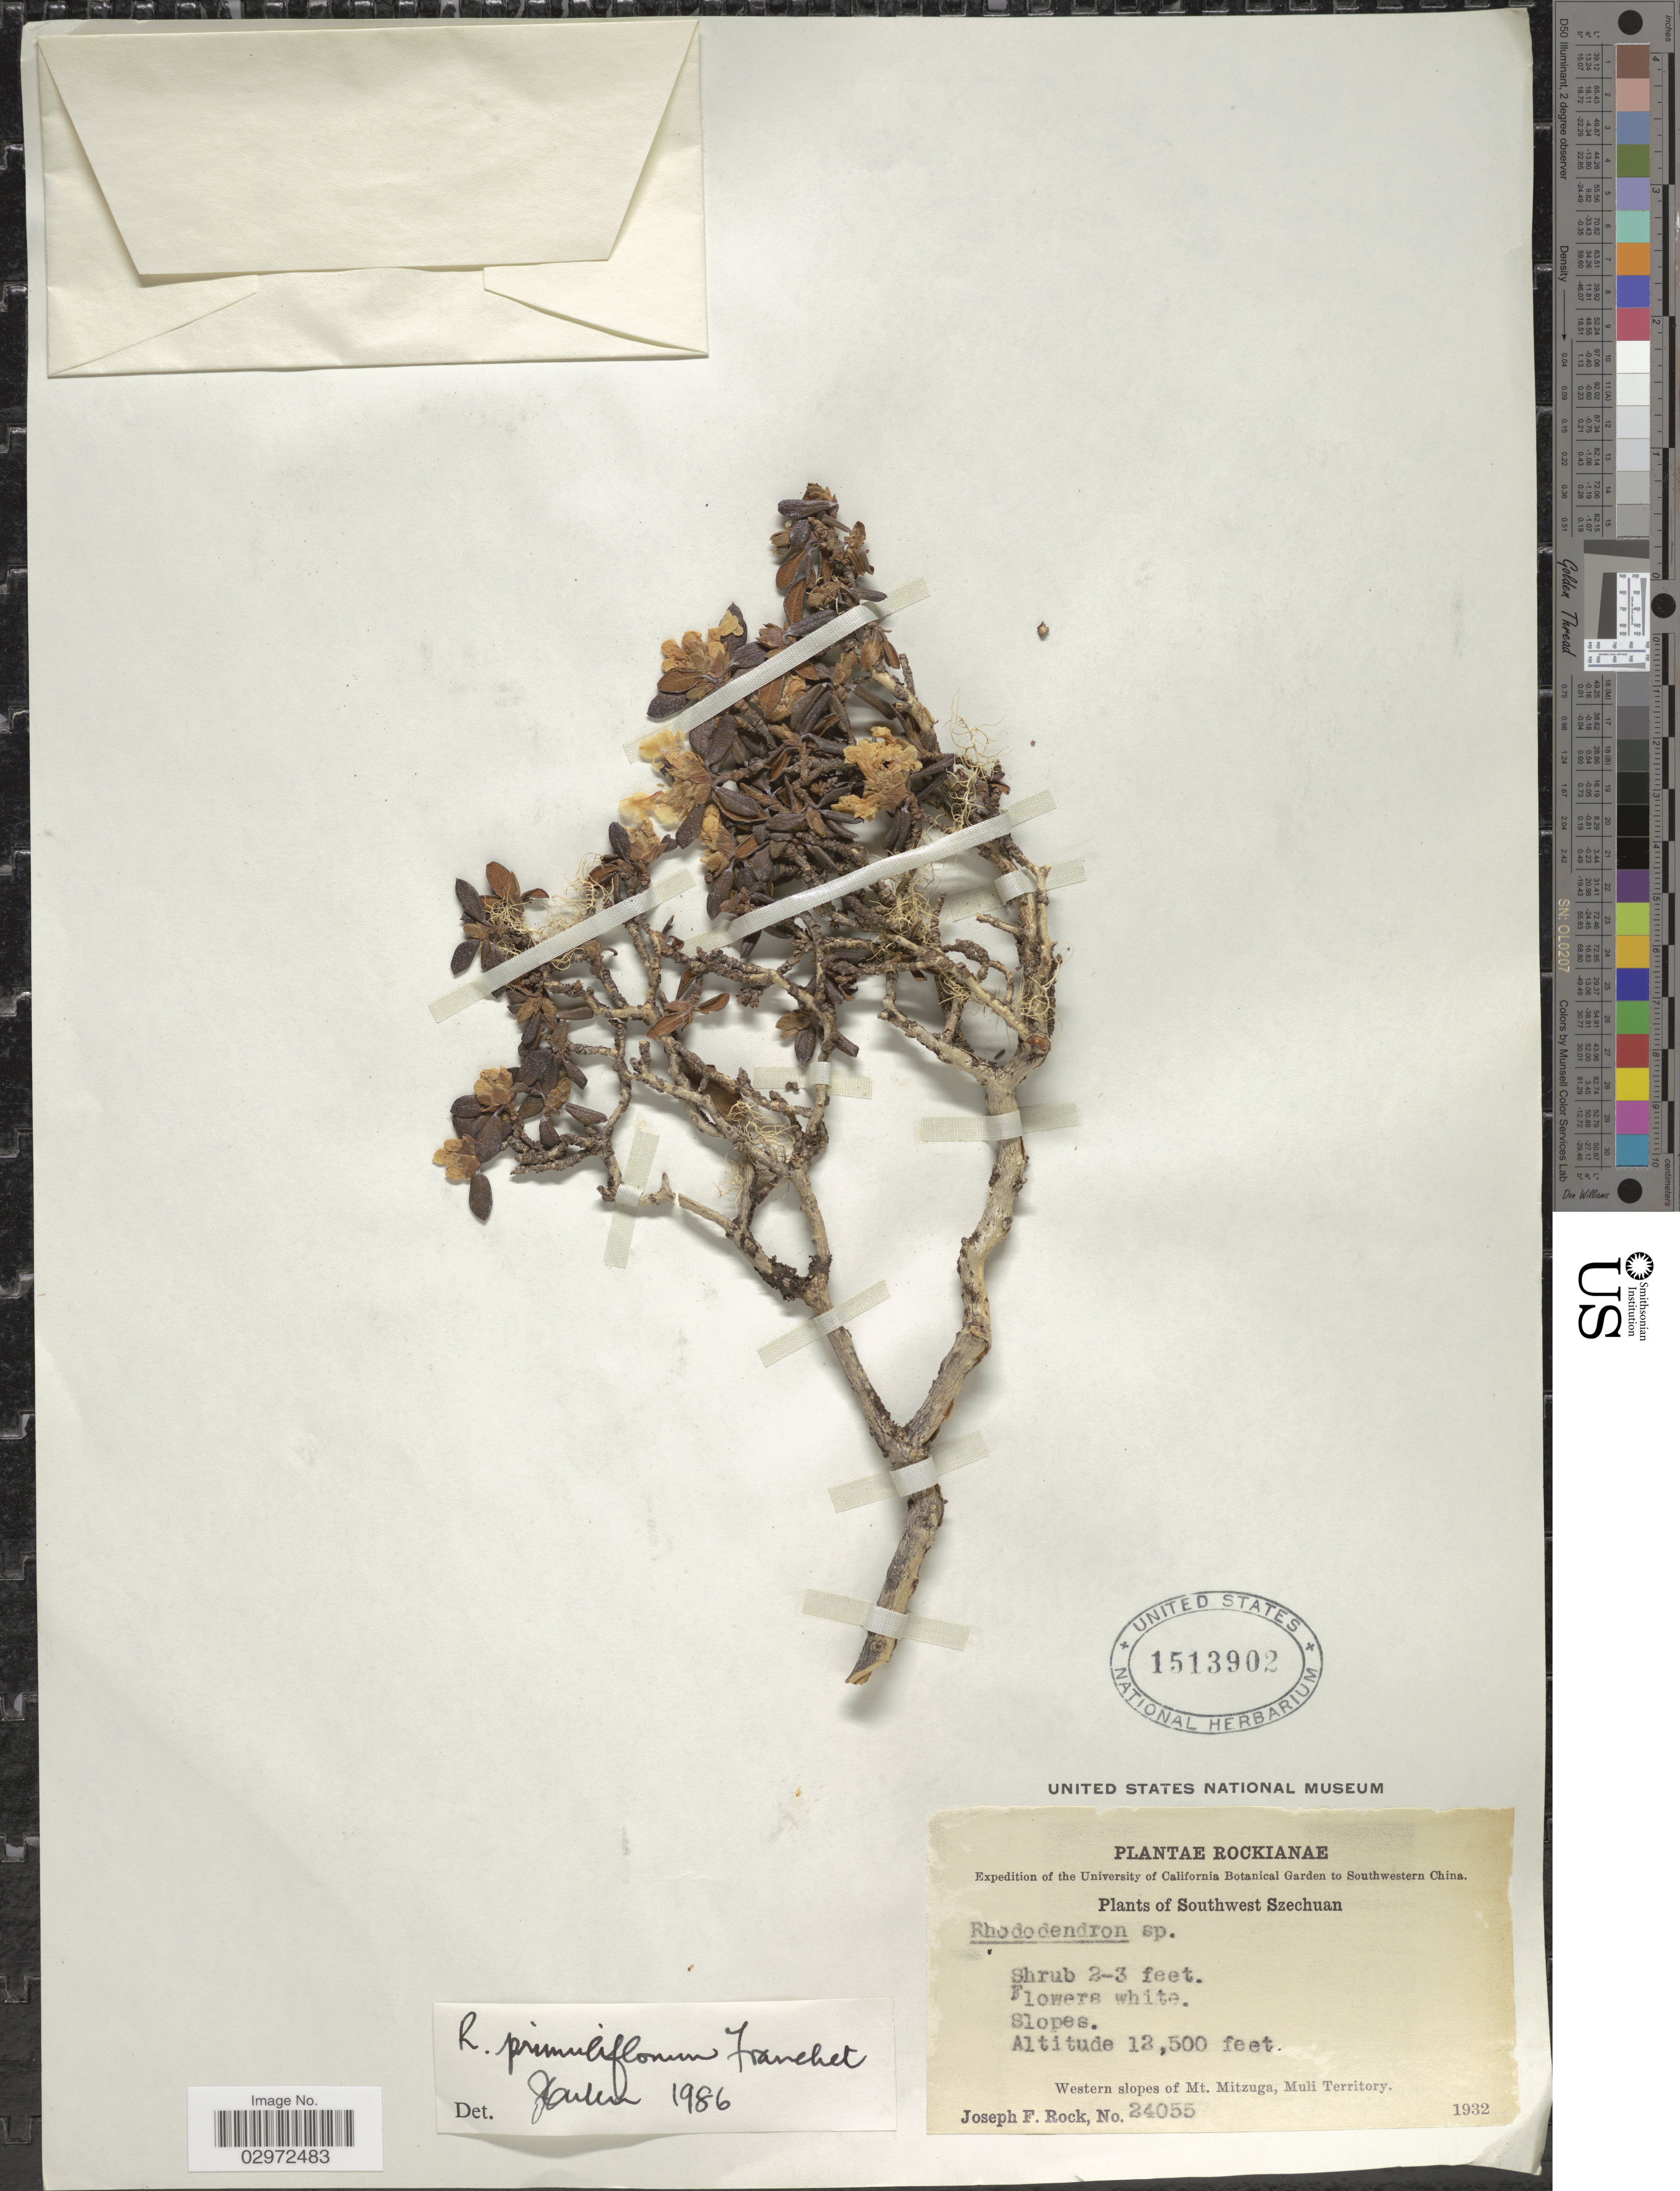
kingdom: Plantae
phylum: Tracheophyta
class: Magnoliopsida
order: Ericales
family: Ericaceae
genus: Rhododendron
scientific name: Rhododendron primuliflorum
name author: É. Bureau & Franch.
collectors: J. F. Rock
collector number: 24055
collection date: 1932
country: China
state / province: Sichuan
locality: Southwest Szechuan, Western slopes of Mt. Mitzuga, Muli Territory.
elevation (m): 3810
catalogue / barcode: US 1513902